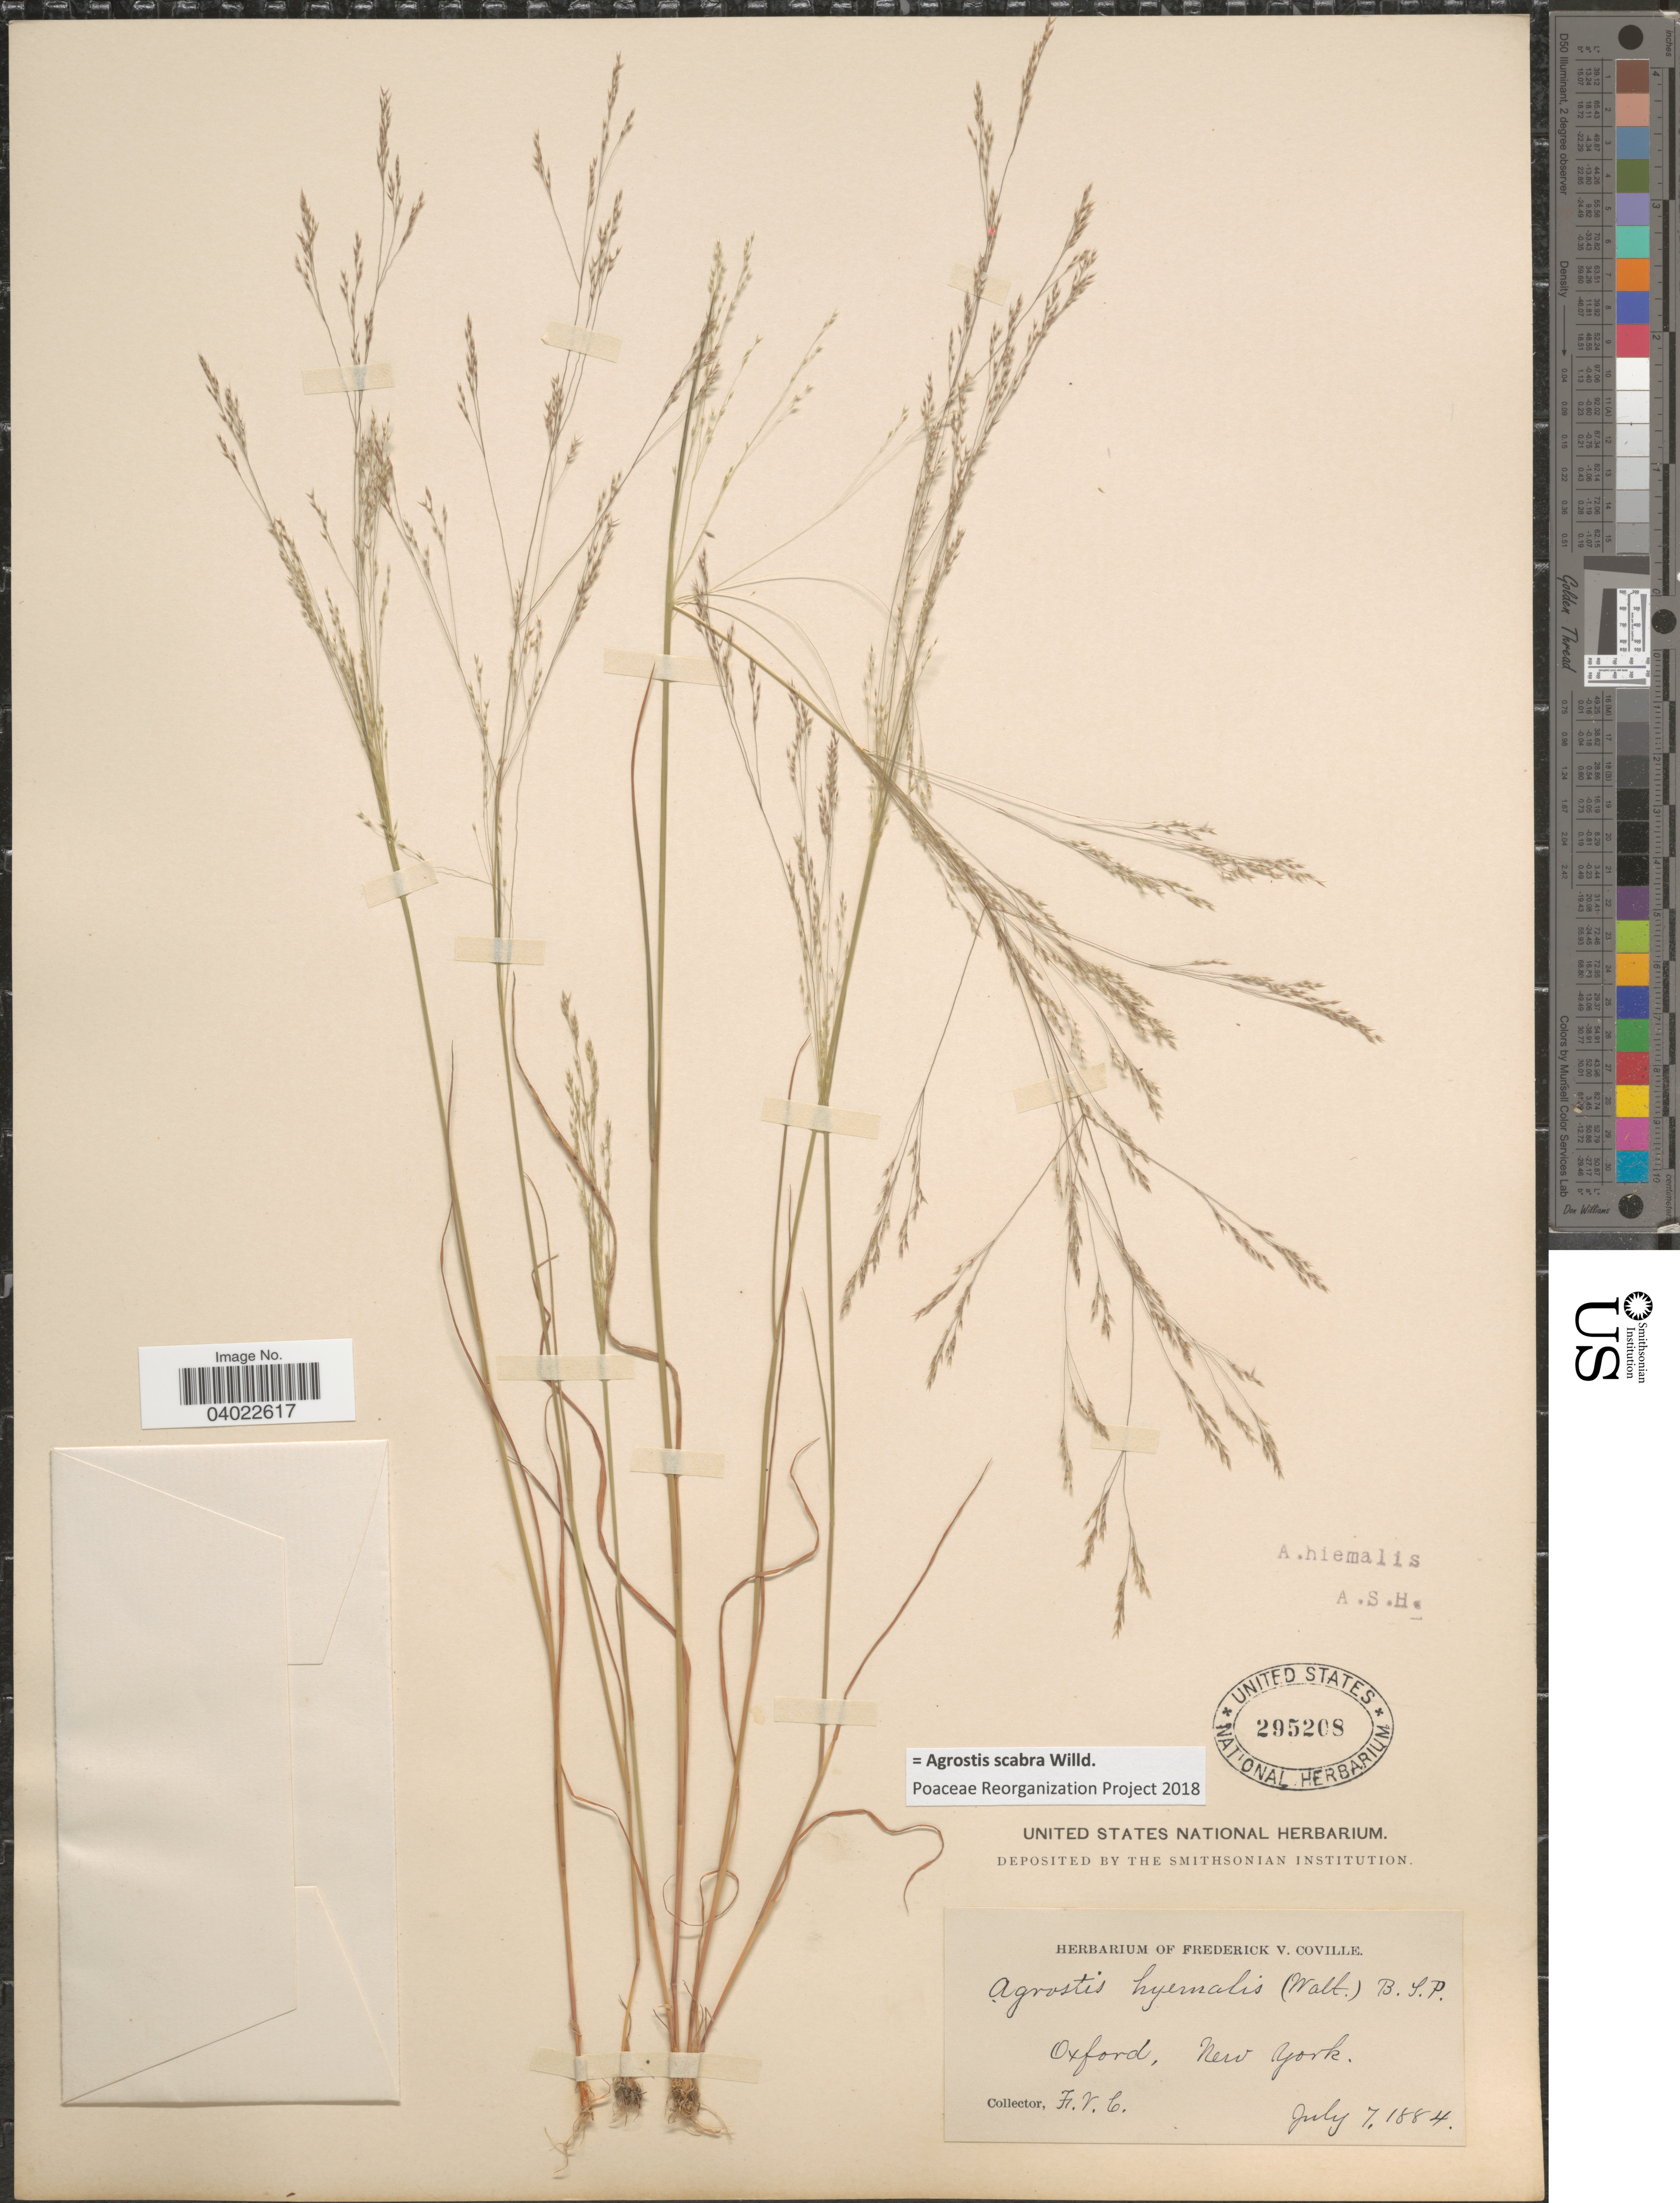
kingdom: Plantae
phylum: Tracheophyta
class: Liliopsida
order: Poales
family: Poaceae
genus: Agrostis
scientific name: Agrostis scabra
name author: Willd.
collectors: F. V. Coville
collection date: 1884-07-07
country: United States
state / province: New York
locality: Oxford.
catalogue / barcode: US 295208